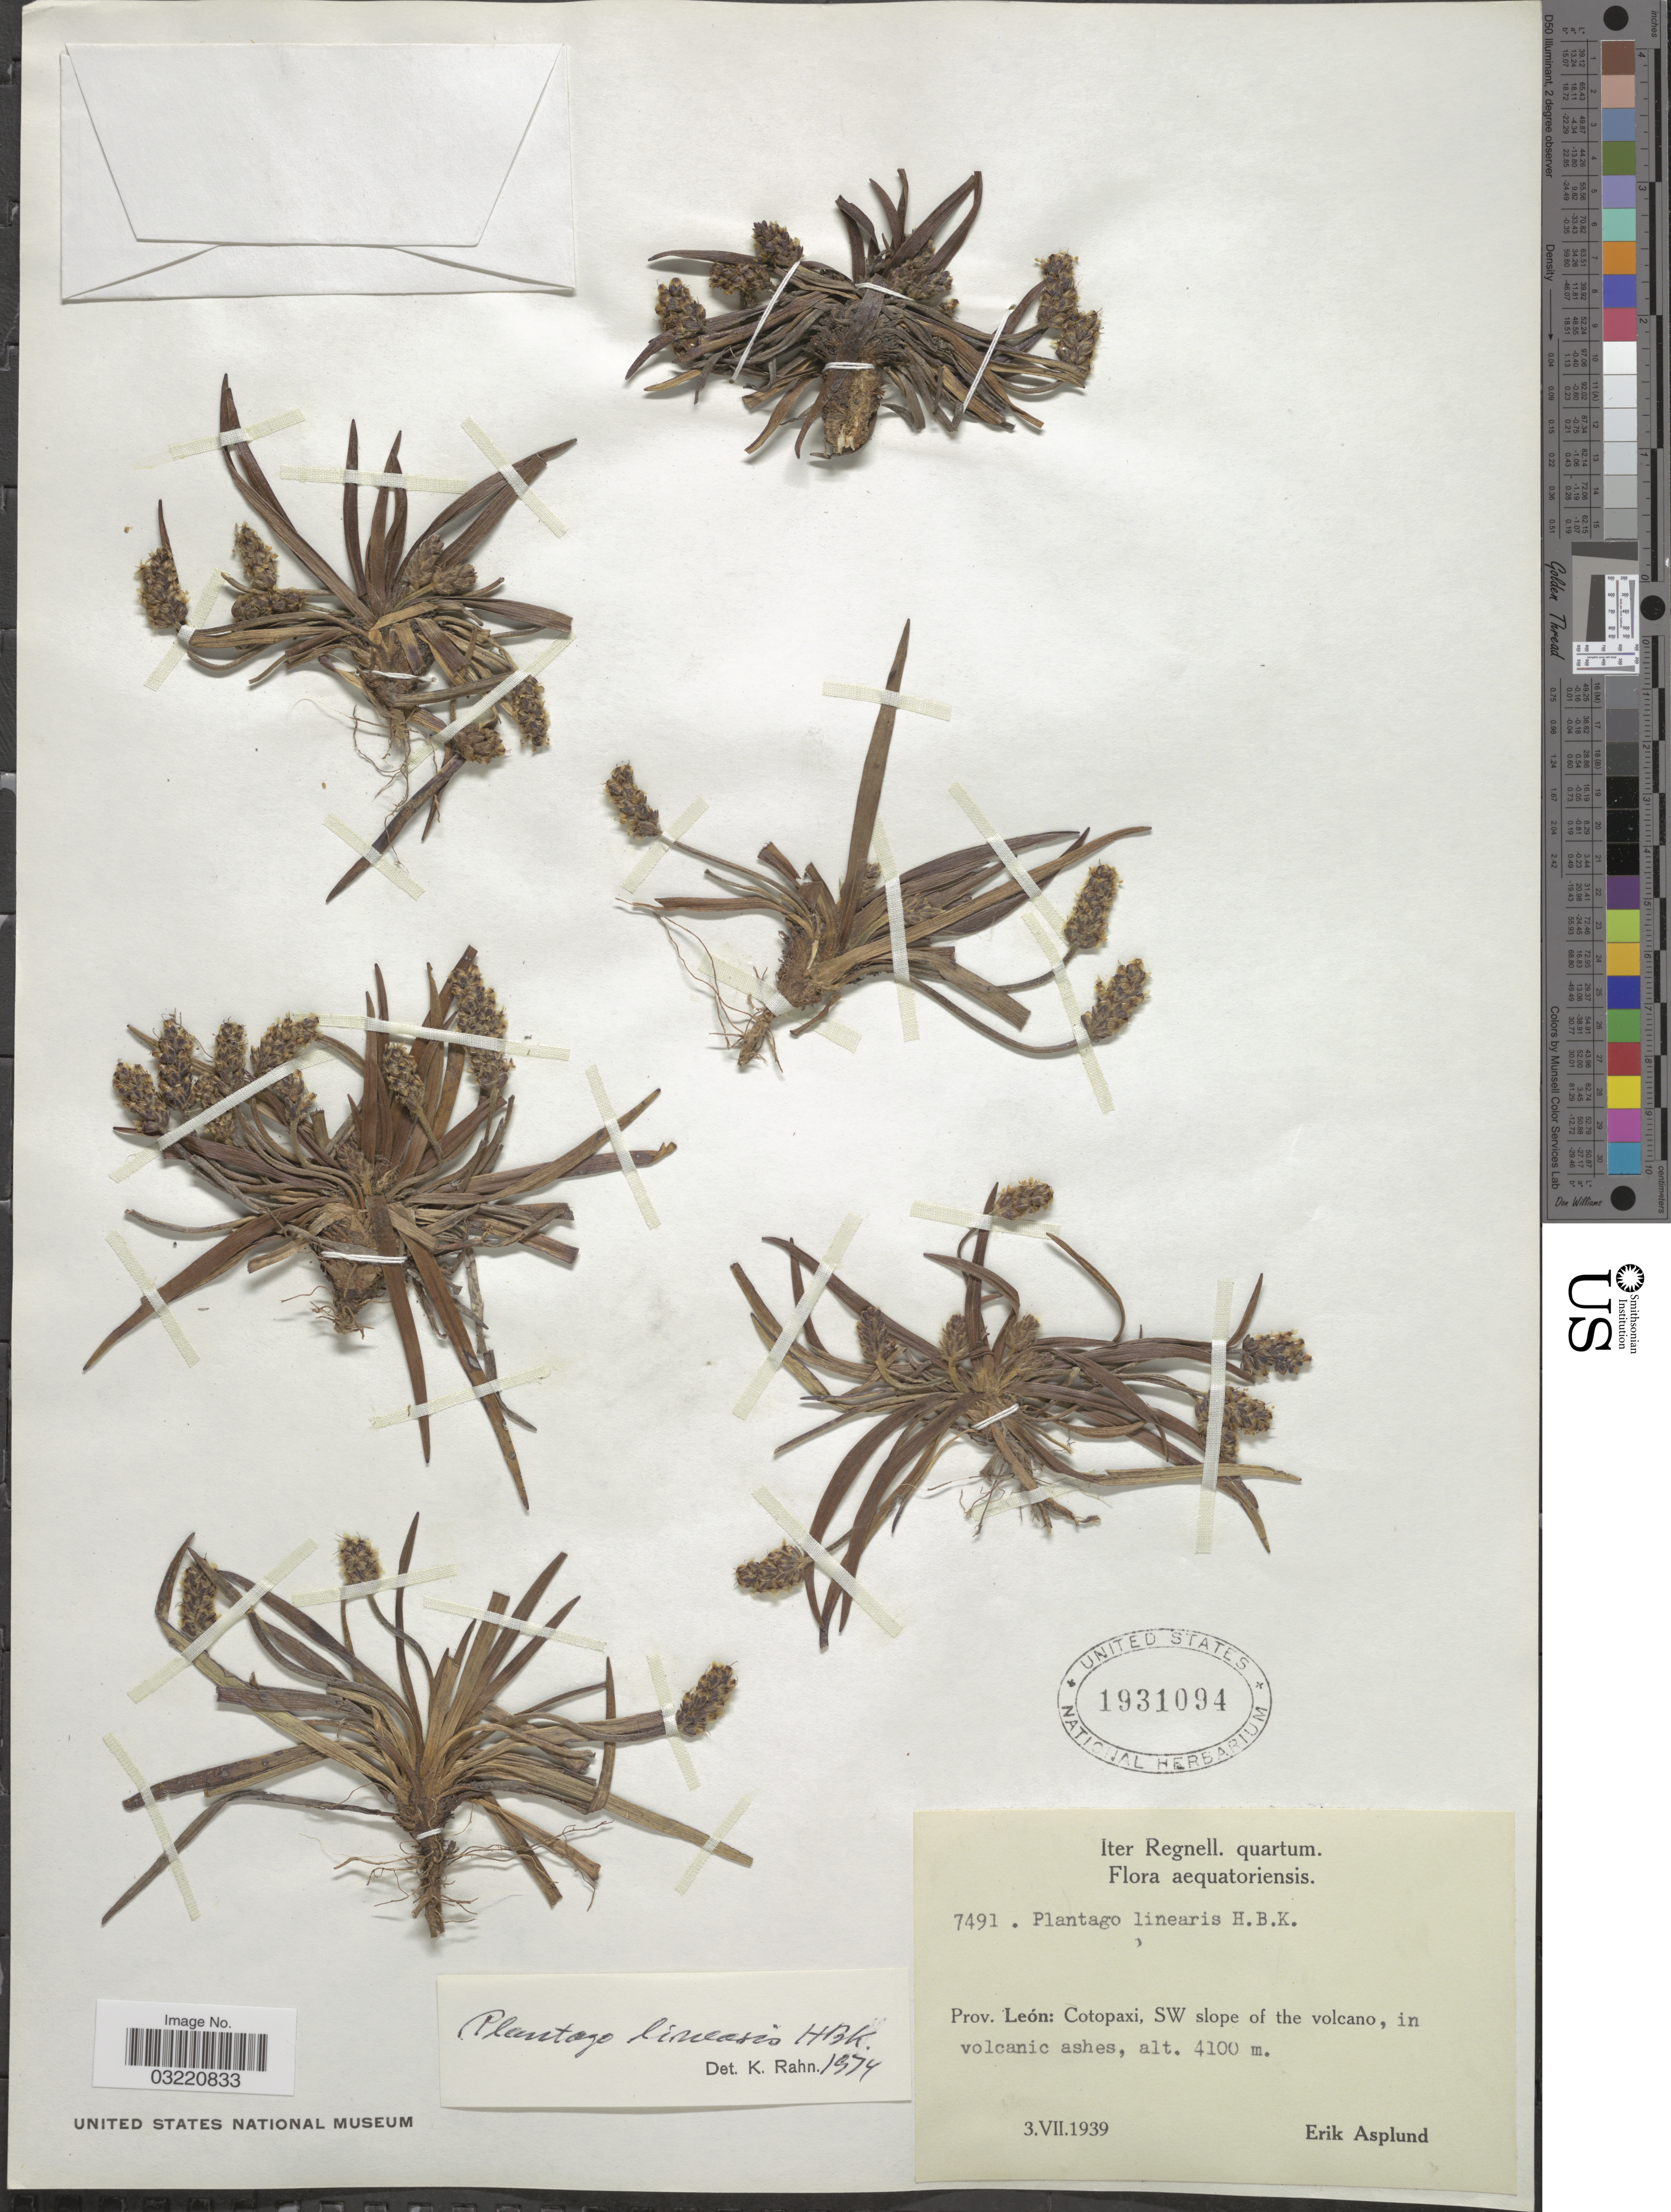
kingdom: Plantae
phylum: Tracheophyta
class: Magnoliopsida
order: Lamiales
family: Plantaginaceae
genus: Plantago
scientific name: Plantago linearis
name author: Kunth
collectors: E. Asplund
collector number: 7491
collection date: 1939-07-03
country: Ecuador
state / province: Cotopaxi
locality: Prov. León: Cotopaxi, SW slope of the volcano, in volcanic ashes.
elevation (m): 4100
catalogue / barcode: US 1931094